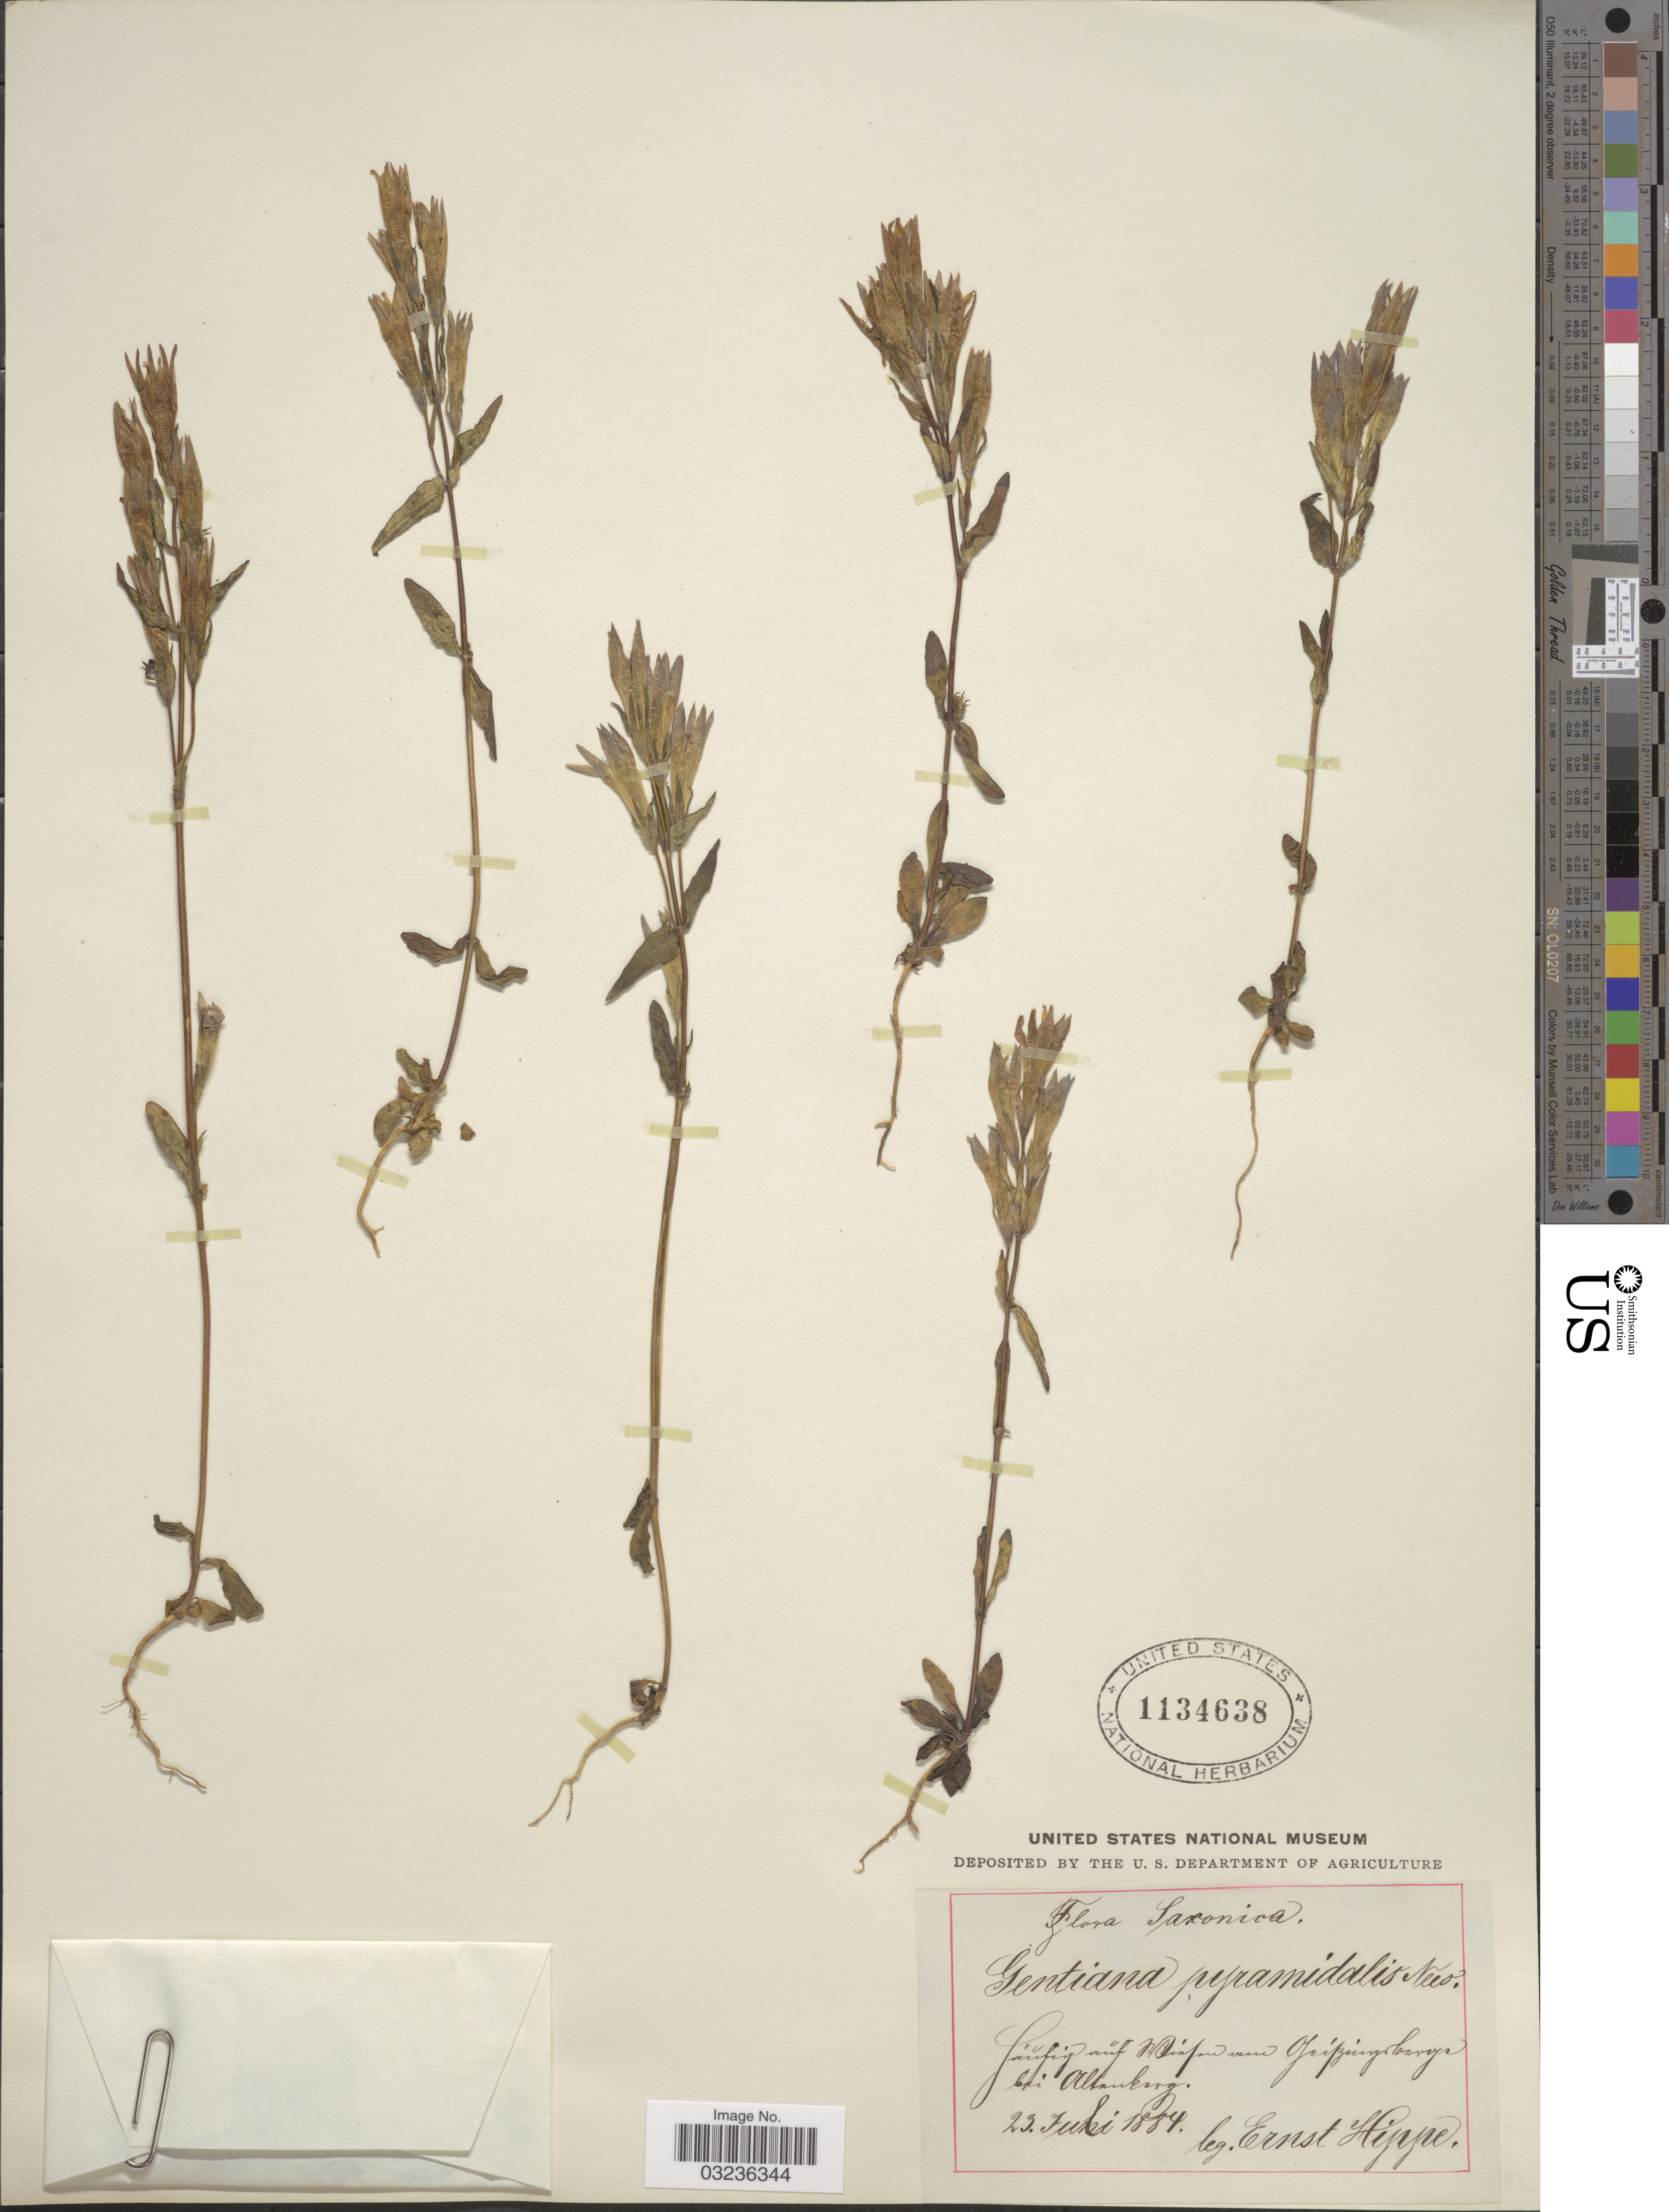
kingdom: Plantae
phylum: Tracheophyta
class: Magnoliopsida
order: Gentianales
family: Gentianaceae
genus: Gentiana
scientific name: Gentiana pyramidalis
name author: Nees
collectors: E. Hippe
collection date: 1884-07-23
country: Germany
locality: Saxonica. fünfzig auf Winfuss vom Zwilingsberge und Altunberg. [interpreted]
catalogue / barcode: US 1134638